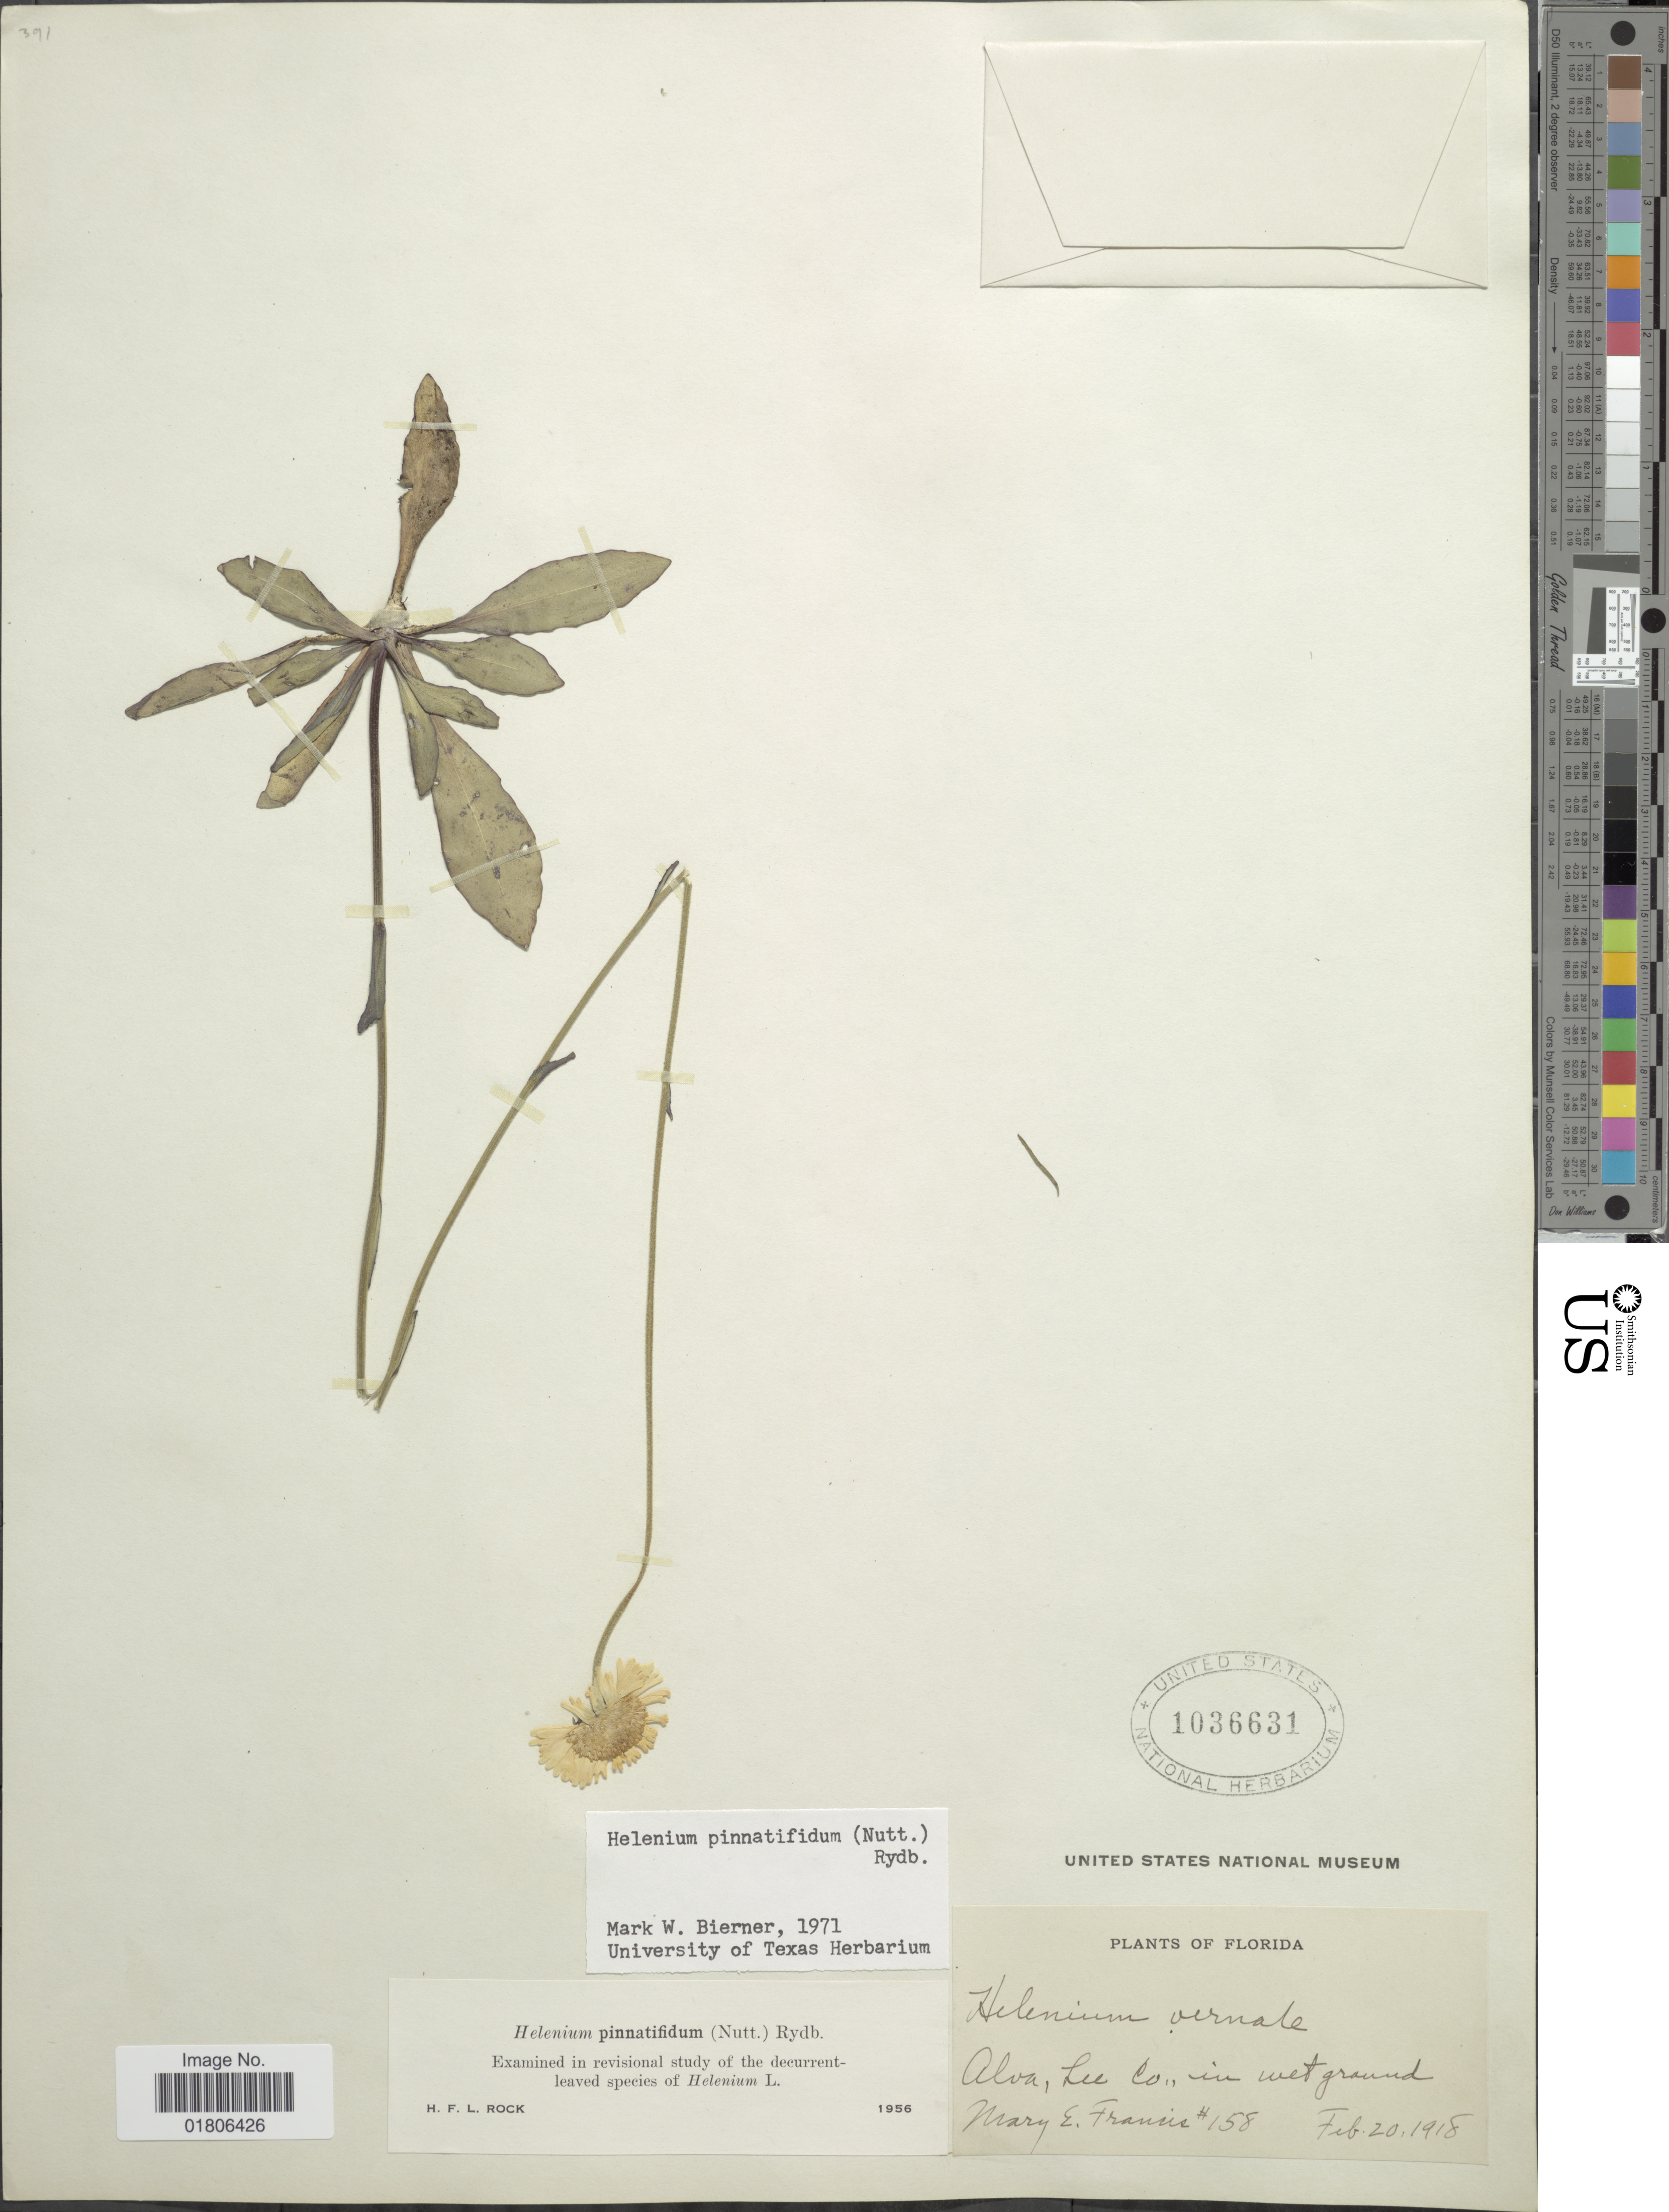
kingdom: Plantae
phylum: Tracheophyta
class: Magnoliopsida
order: Asterales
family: Asteraceae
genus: Helenium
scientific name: Helenium pinnatifidum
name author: (Schwein. ex Nutt.) Rydb.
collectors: M. E. Francis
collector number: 158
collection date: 1918-02-20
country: United States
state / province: Florida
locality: Alva, Lee Co., in wet ground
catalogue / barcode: US 1036631